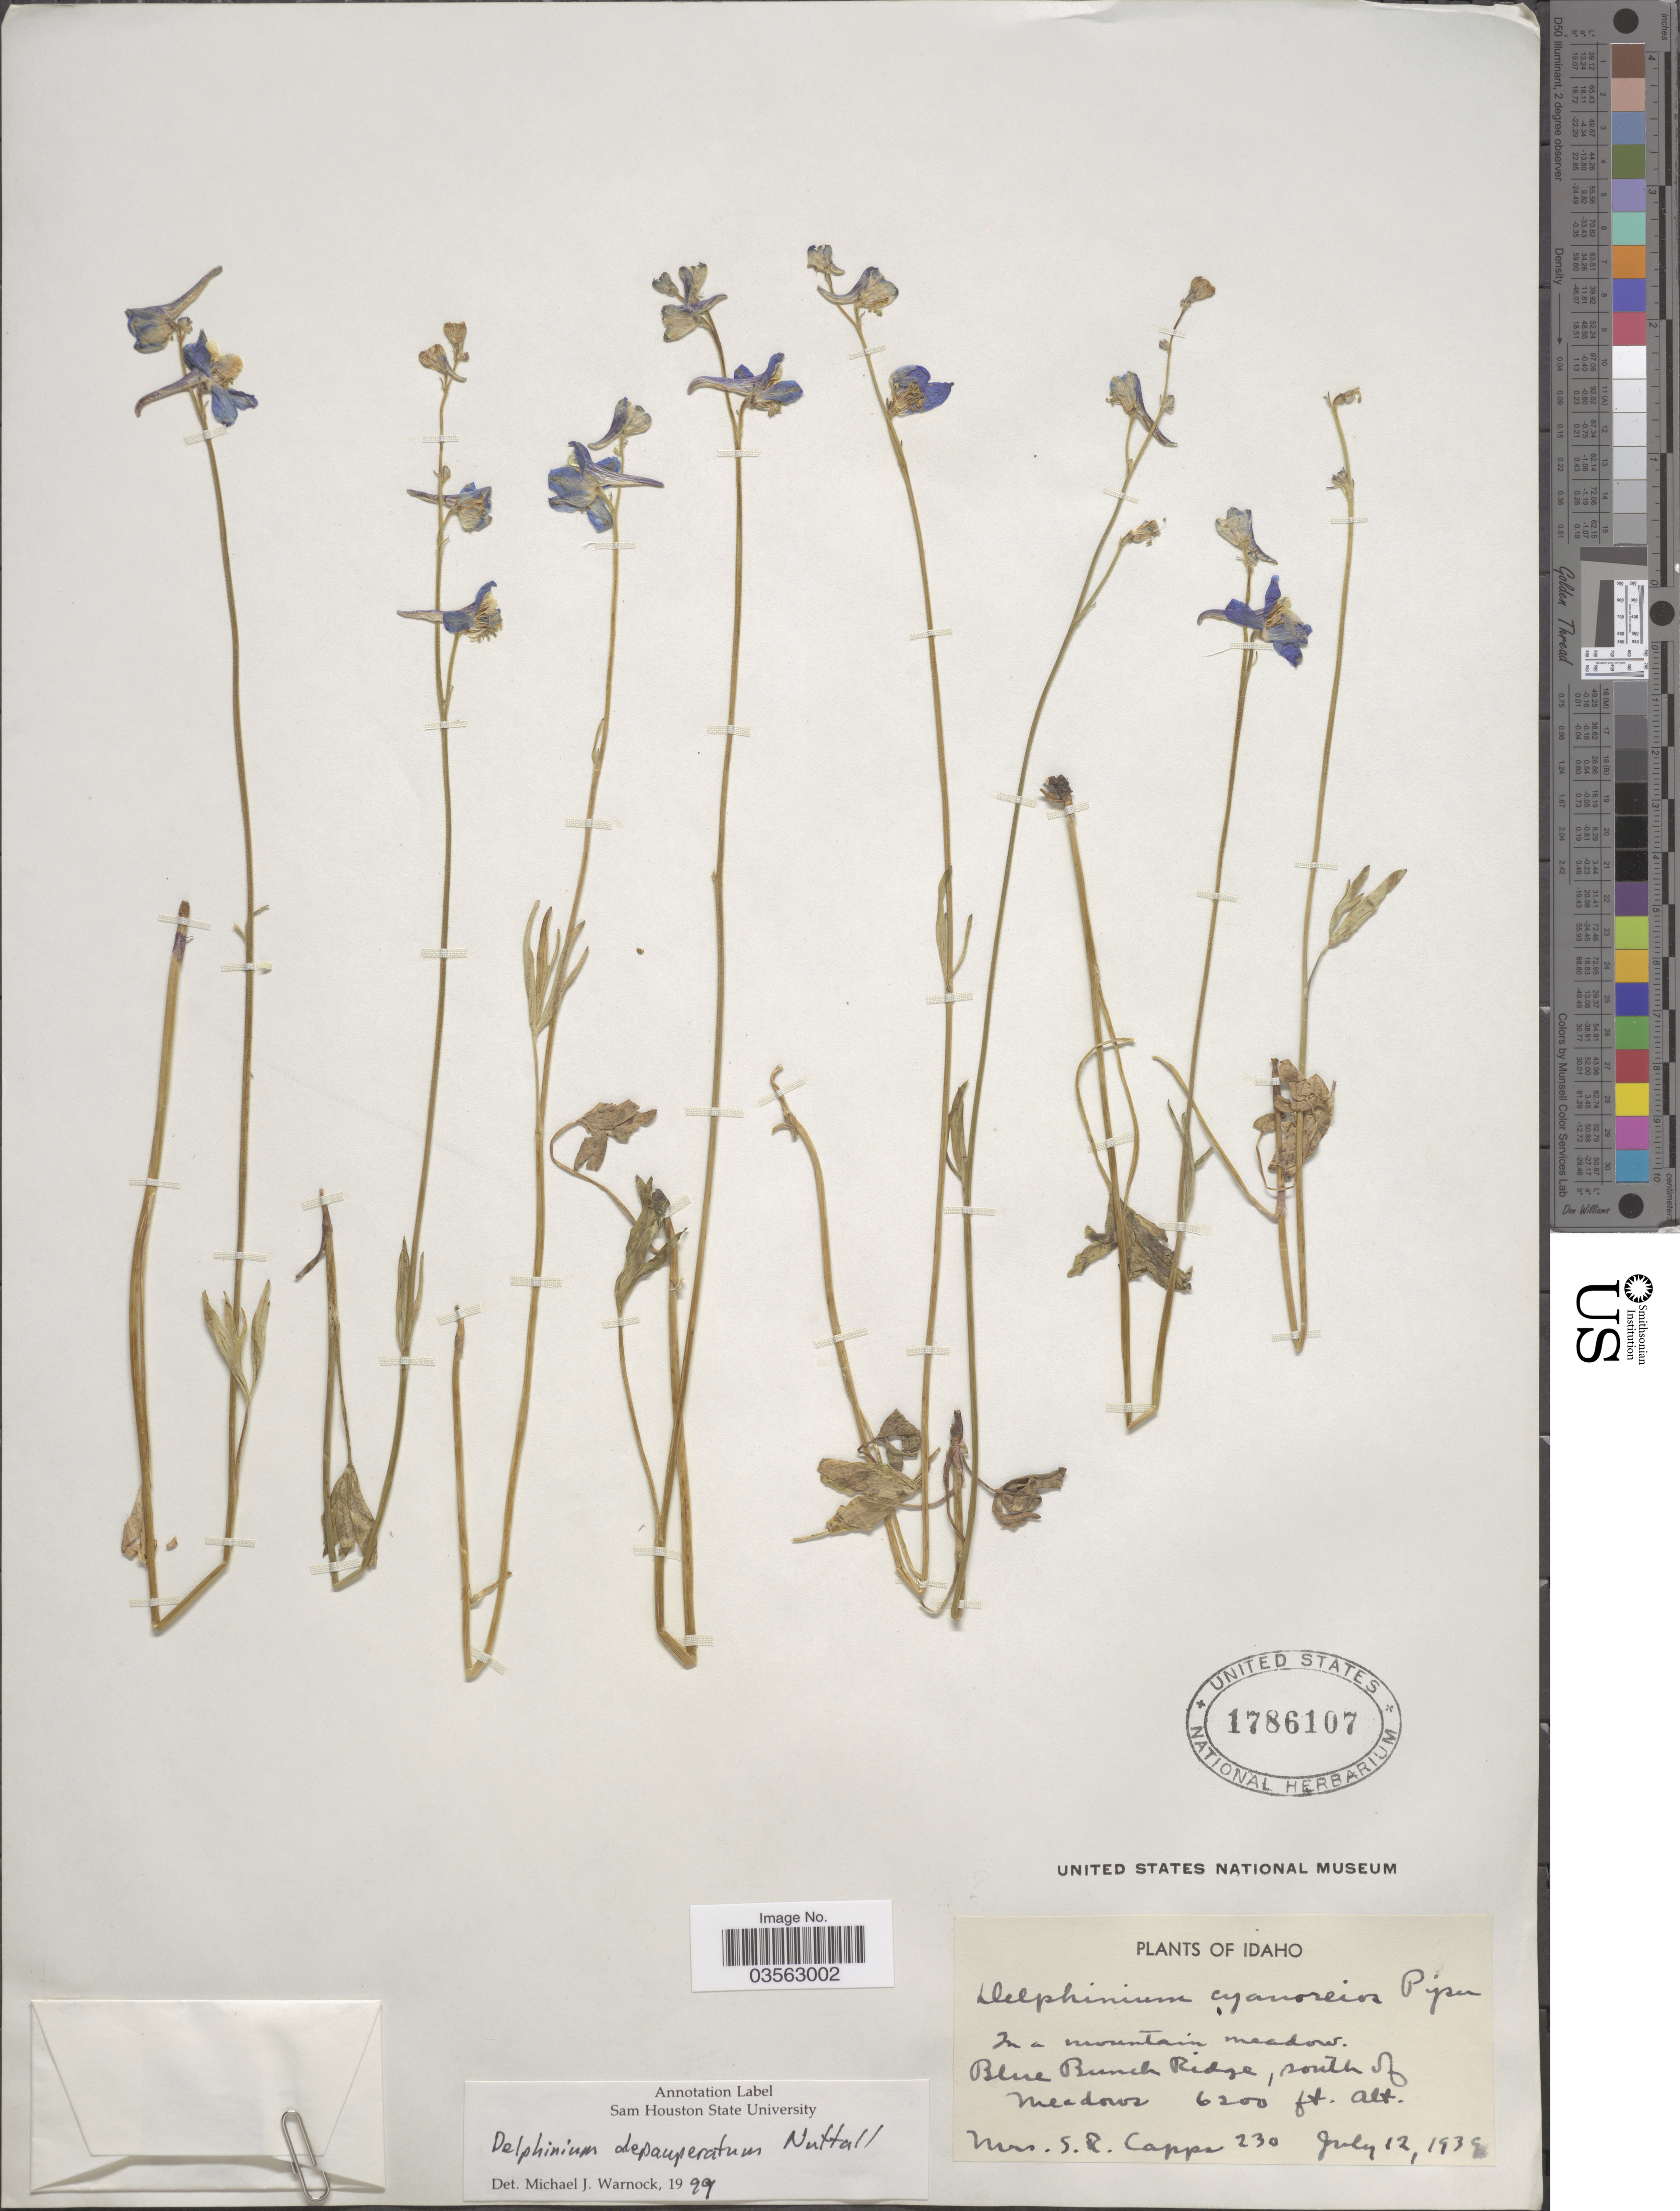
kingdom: Plantae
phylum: Tracheophyta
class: Magnoliopsida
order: Ranunculales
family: Ranunculaceae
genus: Delphinium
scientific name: Delphinium depauperatum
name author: Nutt.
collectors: S. Capps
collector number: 230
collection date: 1939-07-12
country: United States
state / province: Idaho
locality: Blue Bunch Ridge, south of Meadows.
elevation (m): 1890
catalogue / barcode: US 1786107